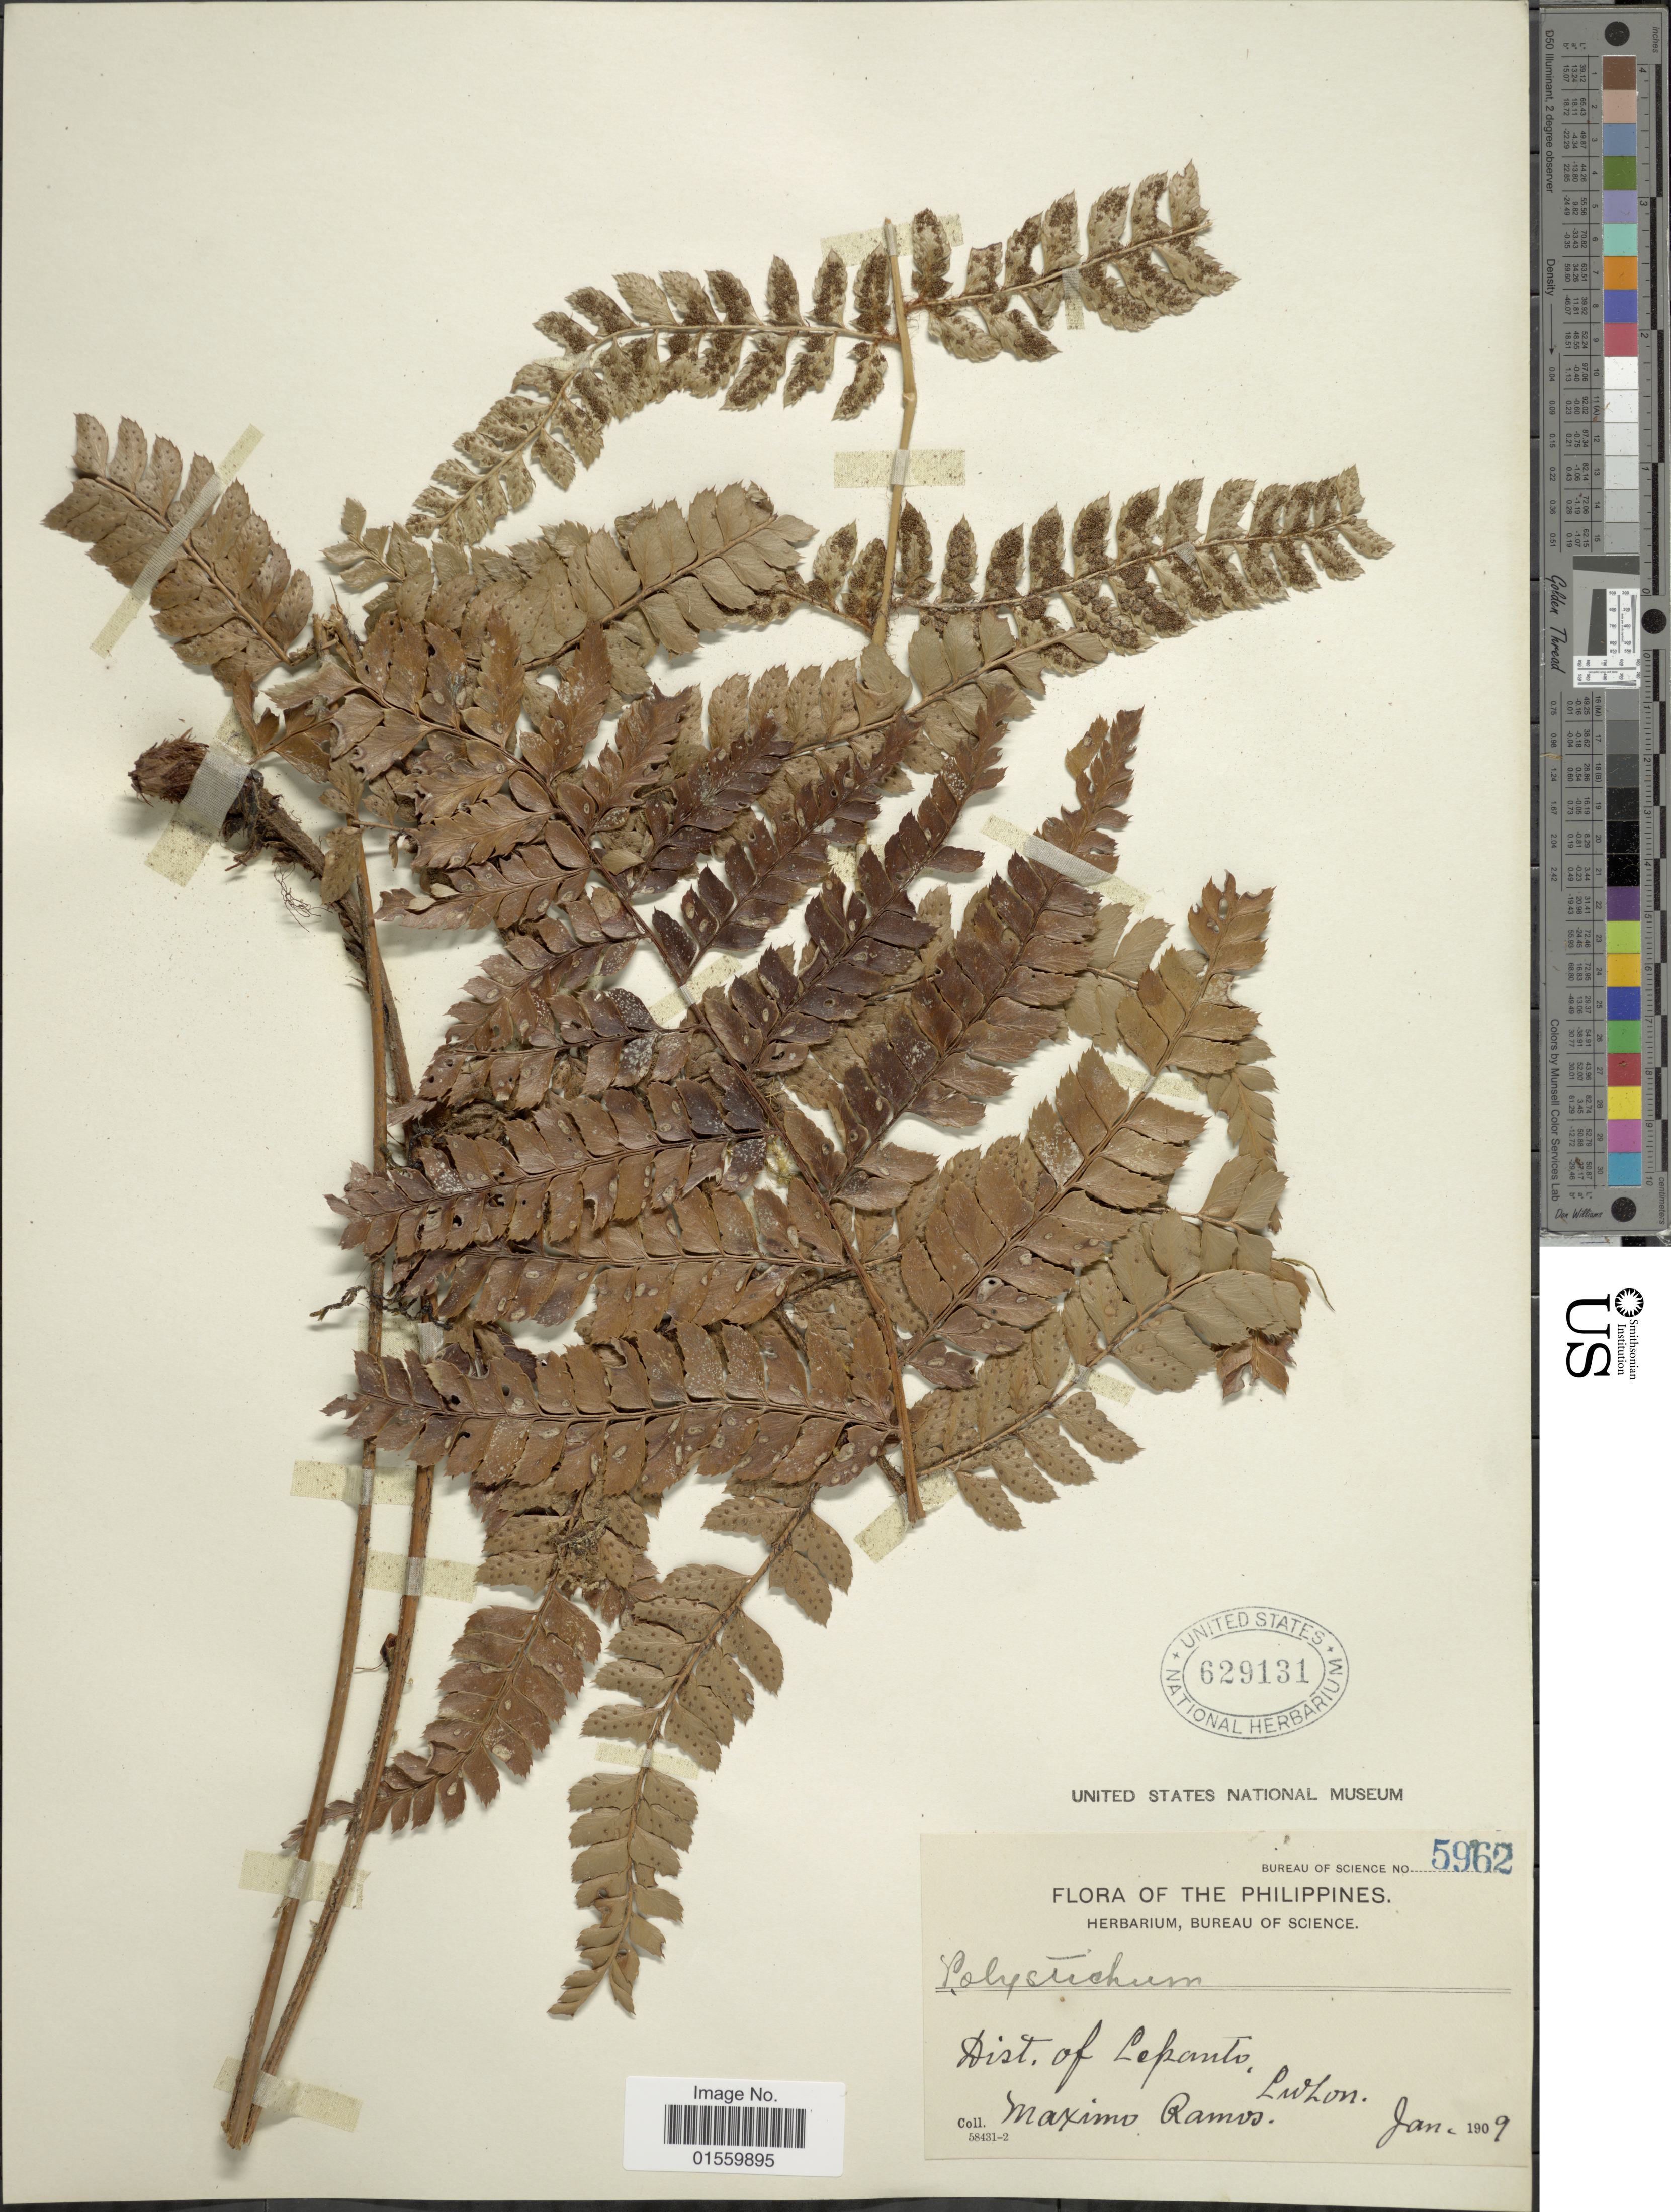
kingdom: Plantae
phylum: Tracheophyta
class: Polypodiopsida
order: Polypodiales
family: Dryopteridaceae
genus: Polystichum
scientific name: Polystichum aculeatum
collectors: M. Ramos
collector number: Bureau of Science 5962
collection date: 1909-01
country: Philippines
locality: Dist. of Lepanto, Luzon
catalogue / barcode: US 629131